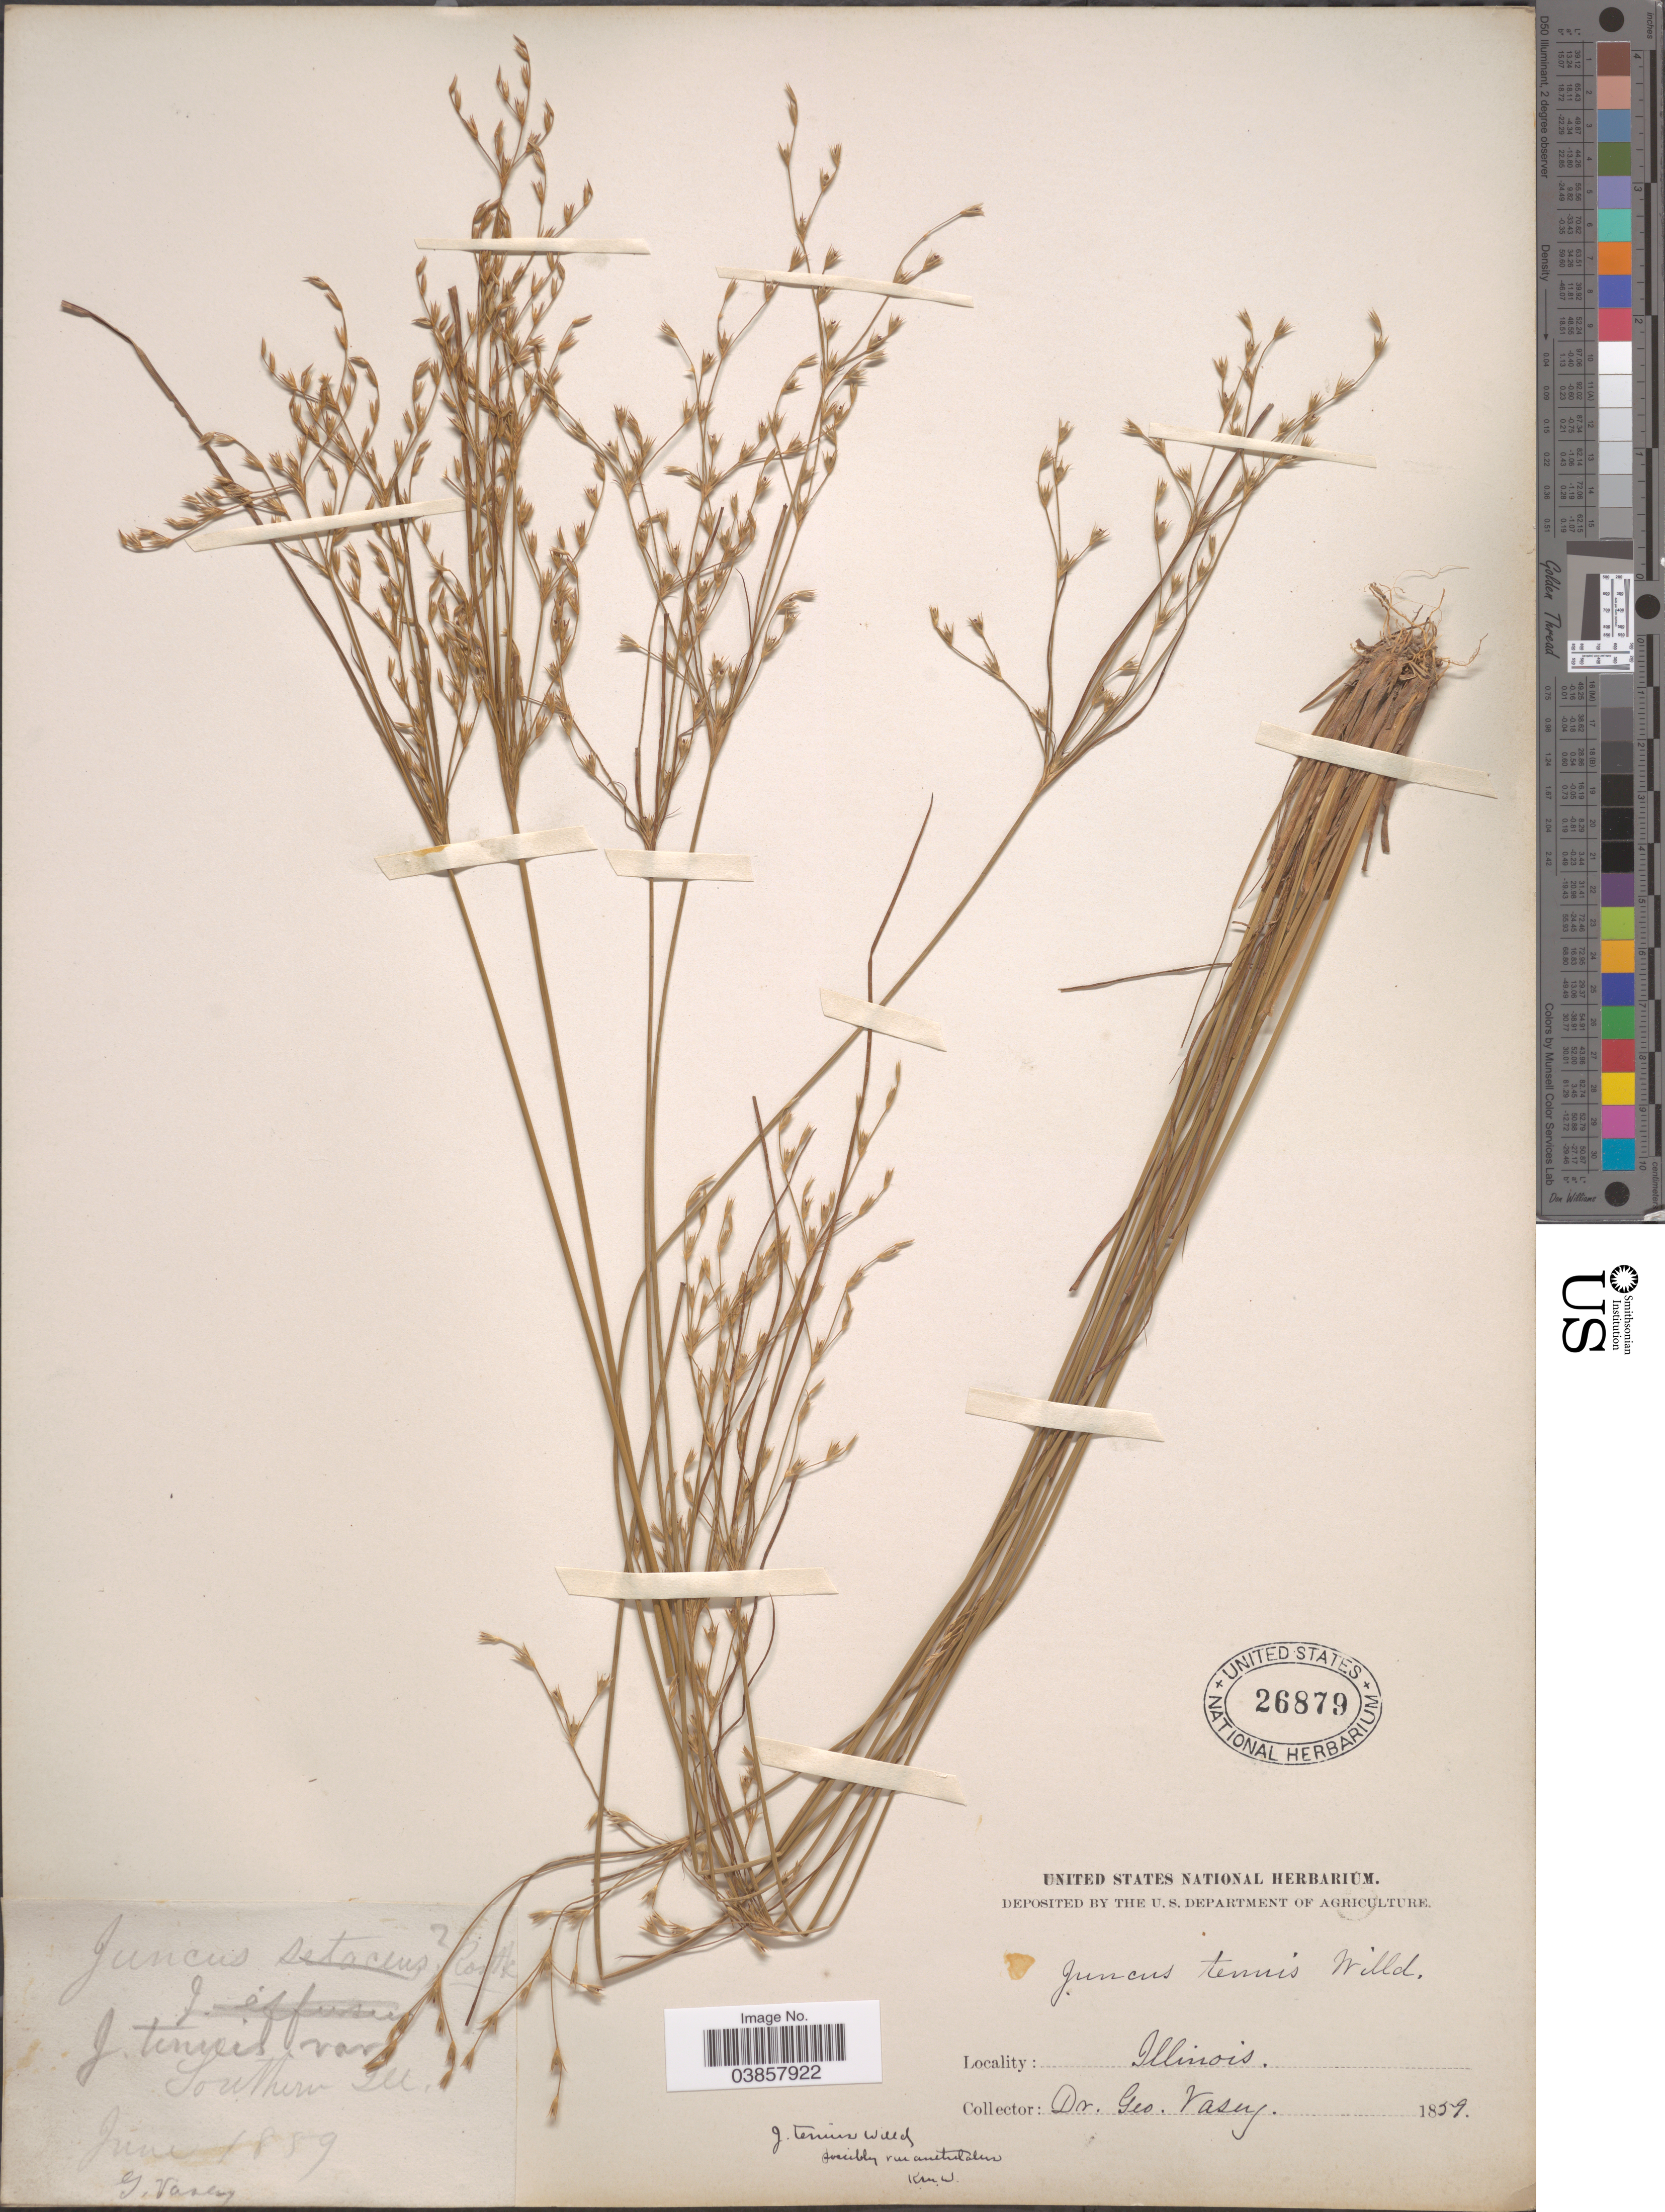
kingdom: Plantae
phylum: Tracheophyta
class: Liliopsida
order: Poales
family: Juncaceae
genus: Juncus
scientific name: Juncus tenuis f. anthelatus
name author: (Wiegand) F.J. Herm.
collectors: G. R. Vasey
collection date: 1859-06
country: United States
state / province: Illinois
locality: Southern Ill.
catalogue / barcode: US 26879